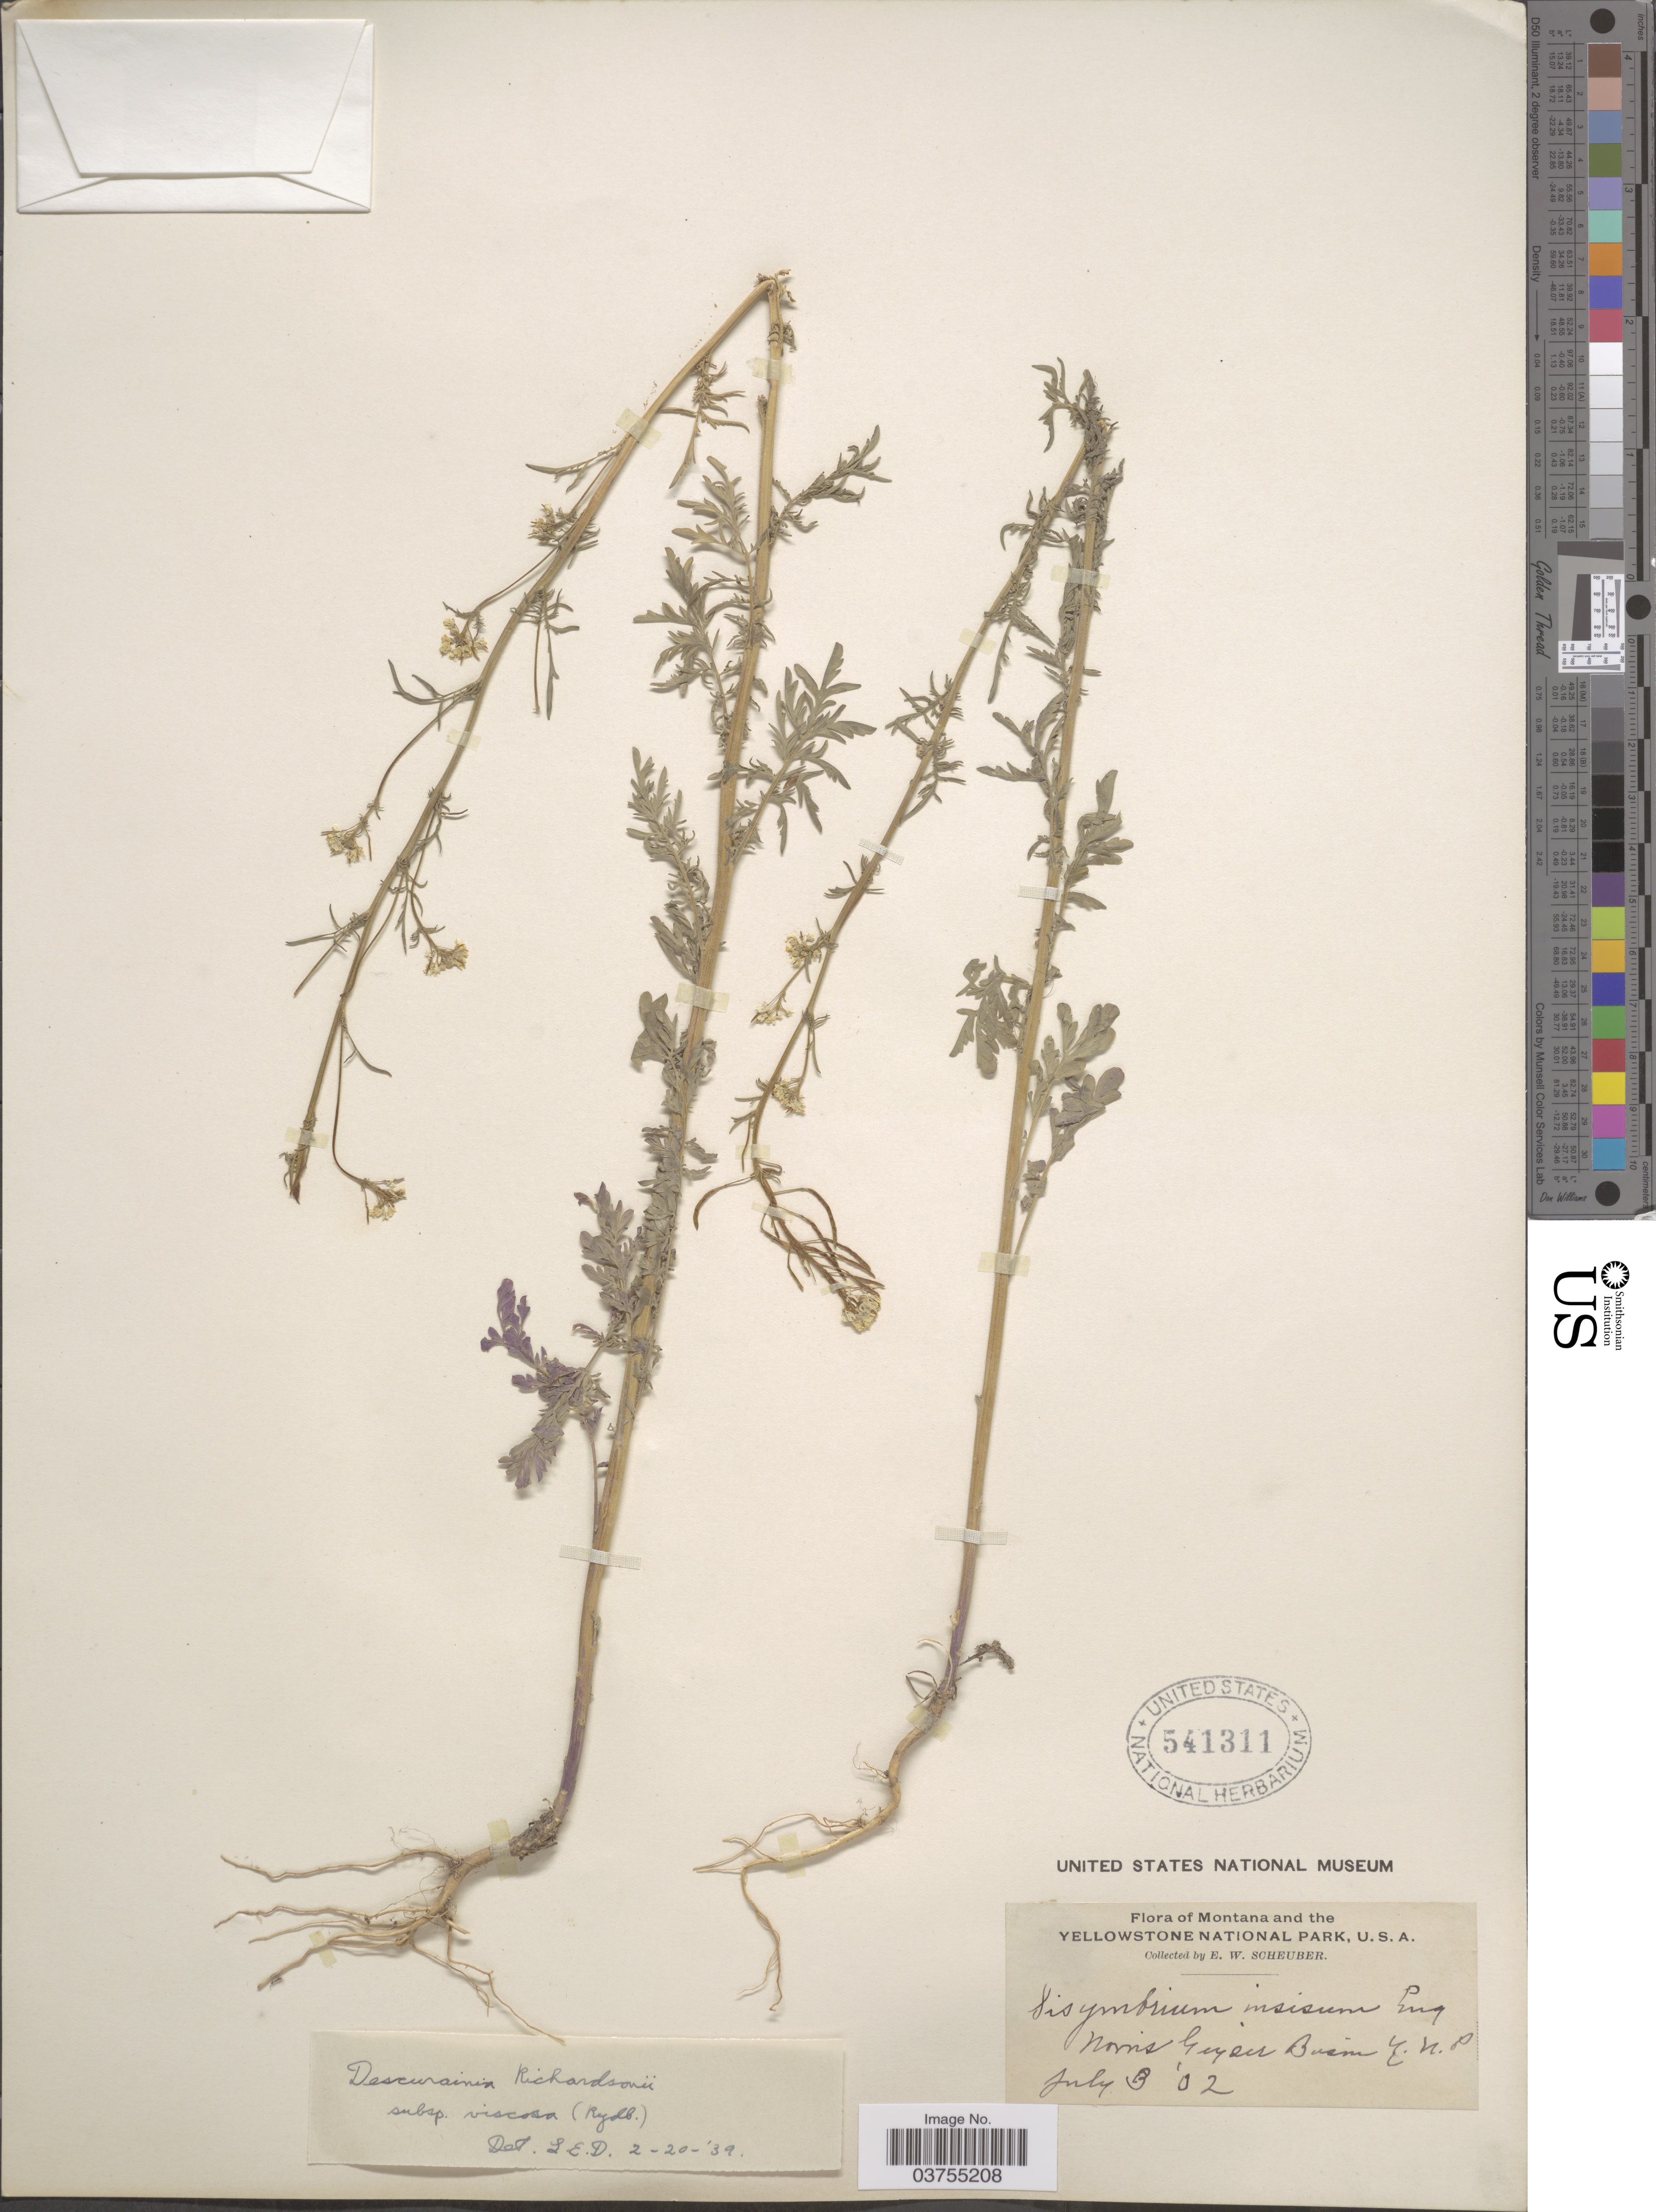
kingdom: Plantae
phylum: Tracheophyta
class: Magnoliopsida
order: Brassicales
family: Brassicaceae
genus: Descurainia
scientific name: Descurainia richardsonii subsp. viscosa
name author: (Rydb.) Detling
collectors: E. Scheuber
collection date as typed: Transcribed d/m/y: 3/7/2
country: United States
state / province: Wyoming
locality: Montana and the Yellowstone National Park. Norris Geyser Basin.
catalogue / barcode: US 541311